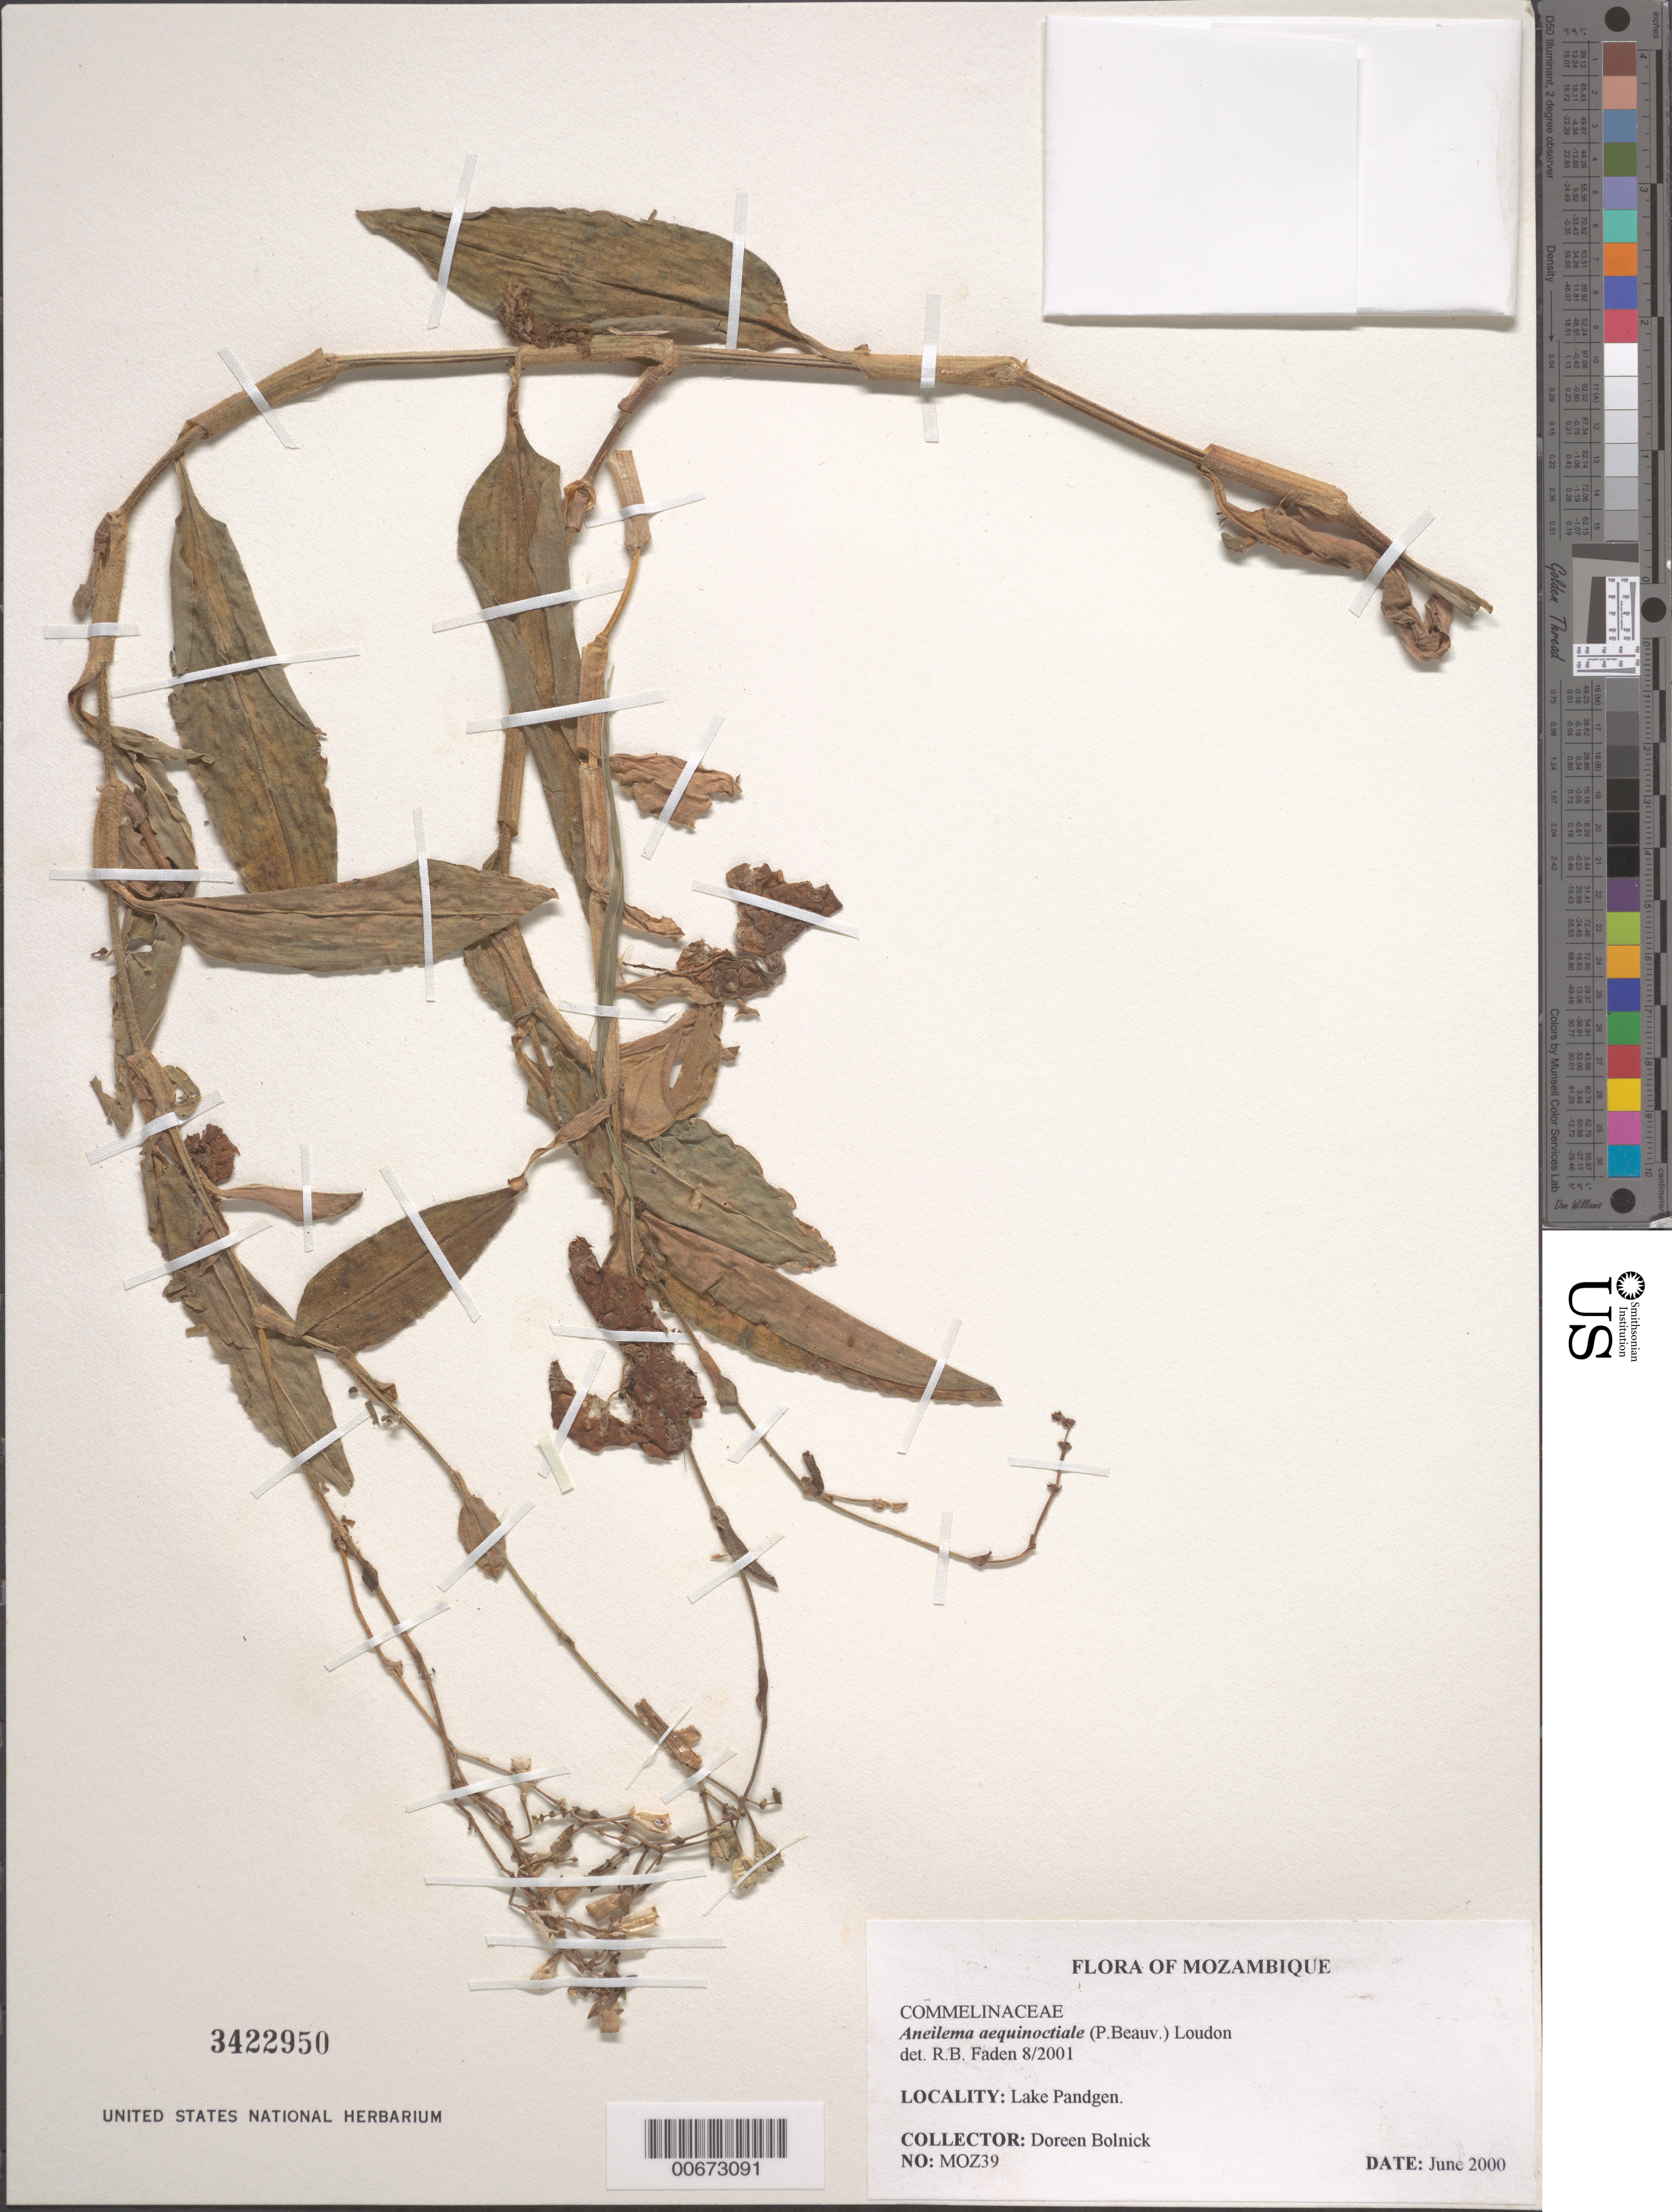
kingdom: Plantae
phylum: Tracheophyta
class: Liliopsida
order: Commelinales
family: Commelinaceae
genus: Aneilema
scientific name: Aneilema aequinoctiale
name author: (P. Beauv.) Loudon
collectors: D. Bolnick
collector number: MOZ39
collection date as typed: Jun 2000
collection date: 2000-06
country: Mozambique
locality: Lake Pandgen.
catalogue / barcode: US 3422950